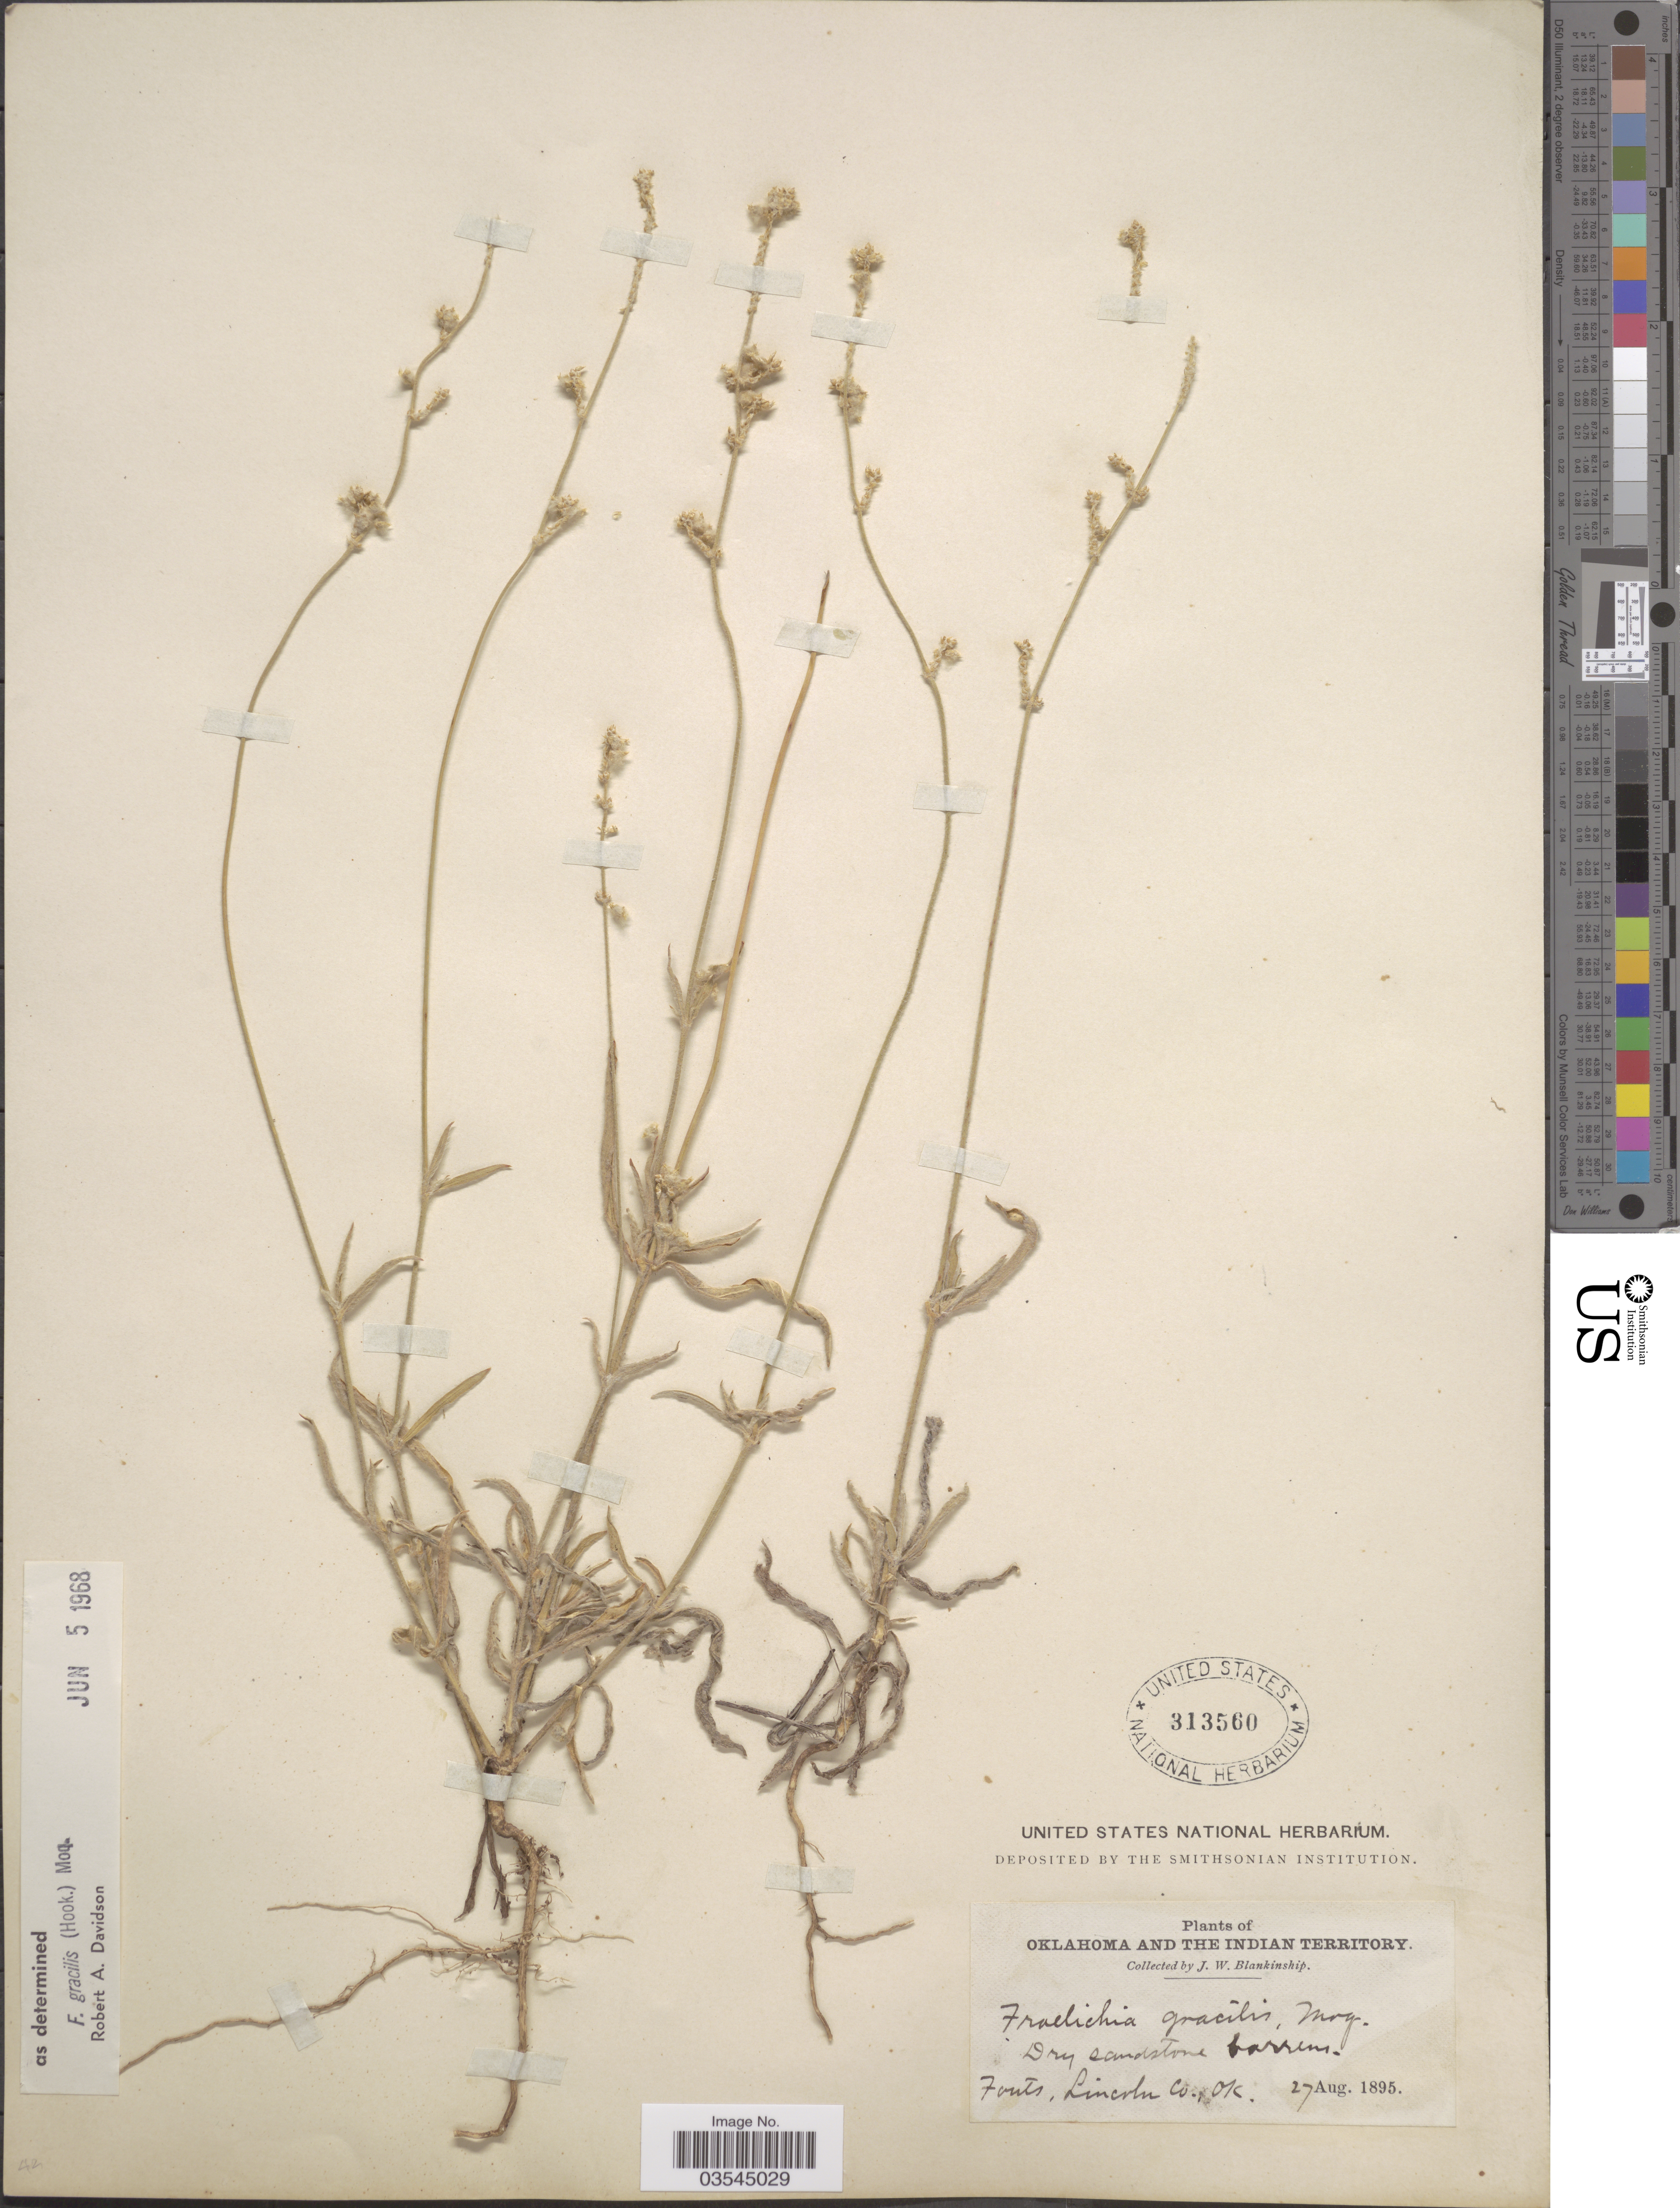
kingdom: Plantae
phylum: Tracheophyta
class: Magnoliopsida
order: Caryophyllales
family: Amaranthaceae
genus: Froelichia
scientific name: Froelichia gracilis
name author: (Hook.) Moq.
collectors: J. W. Blankinship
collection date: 1895-08-27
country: United States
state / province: Oklahoma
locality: Indian Territory. Fouts, Lincoln Co.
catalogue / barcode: US 313560